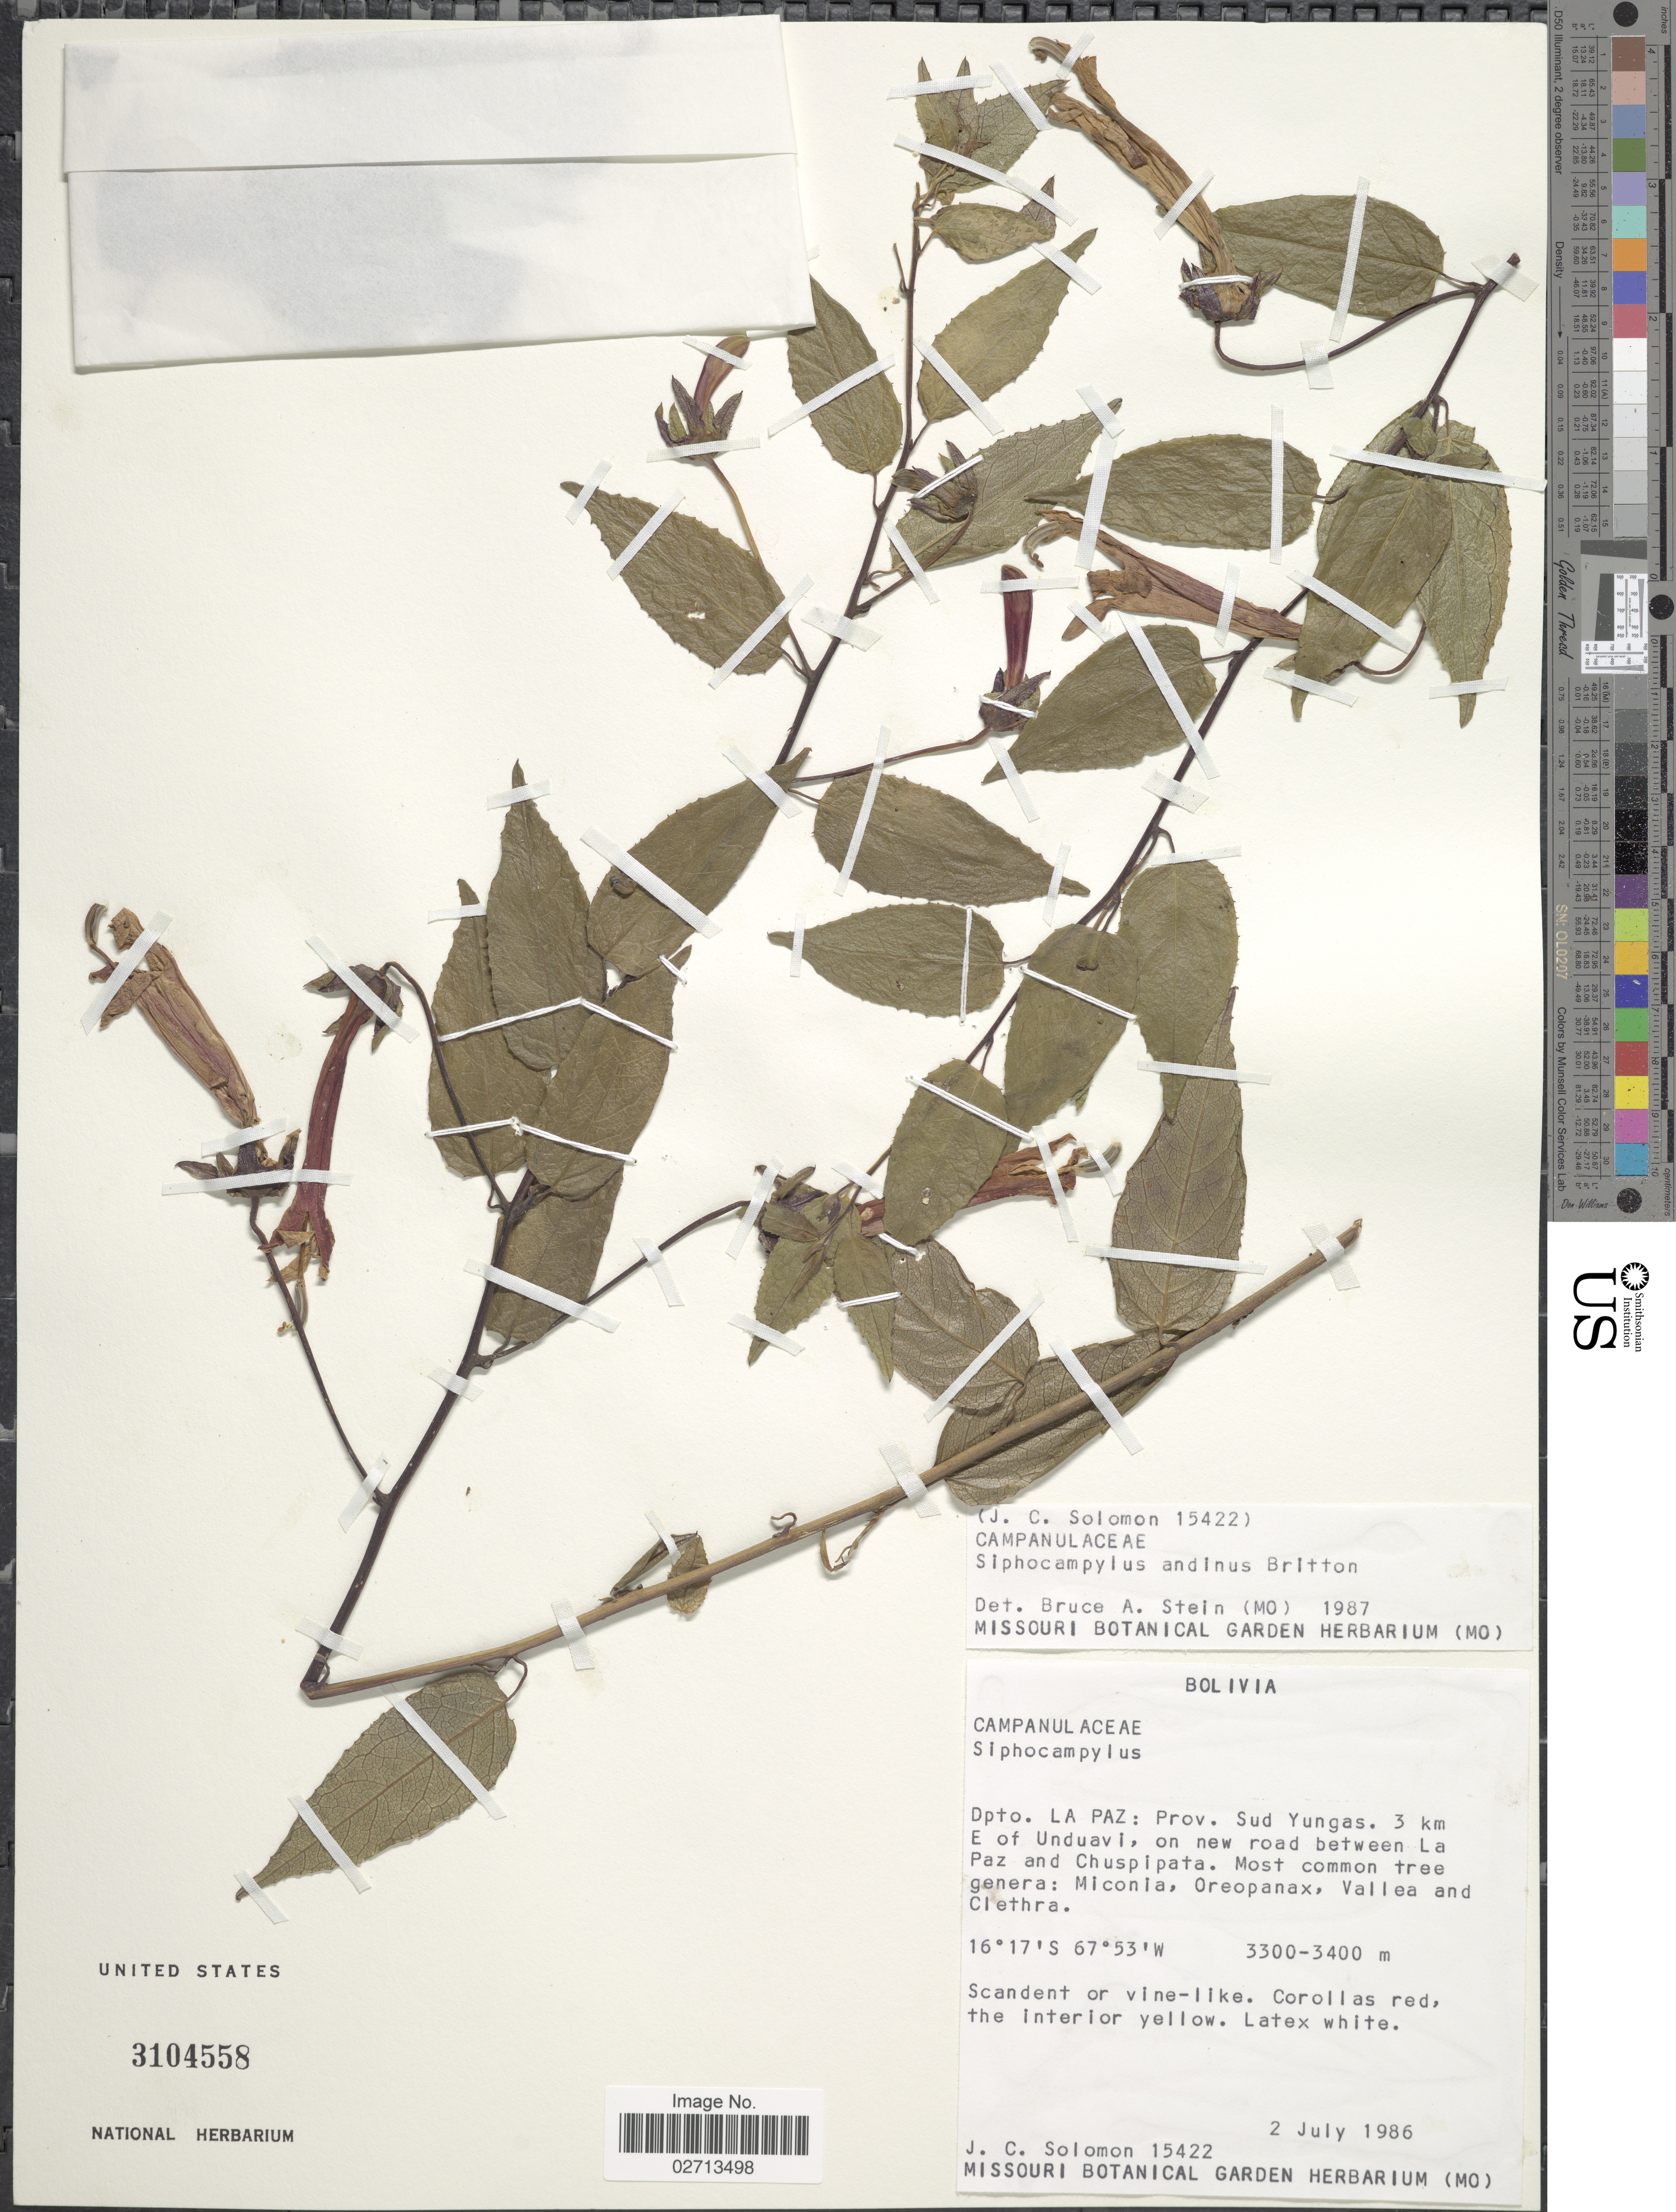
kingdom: Plantae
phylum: Tracheophyta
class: Magnoliopsida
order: Asterales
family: Campanulaceae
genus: Siphocampylus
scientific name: Siphocampylus andinus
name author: Britton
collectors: J. C. Solomon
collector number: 15422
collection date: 1986-07-02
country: Bolivia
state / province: La Paz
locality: Prov. Sud Yungas. 3 km E of Unduavi, on new road between La Paz and Chuspipata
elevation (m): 3300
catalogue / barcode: US 3104558